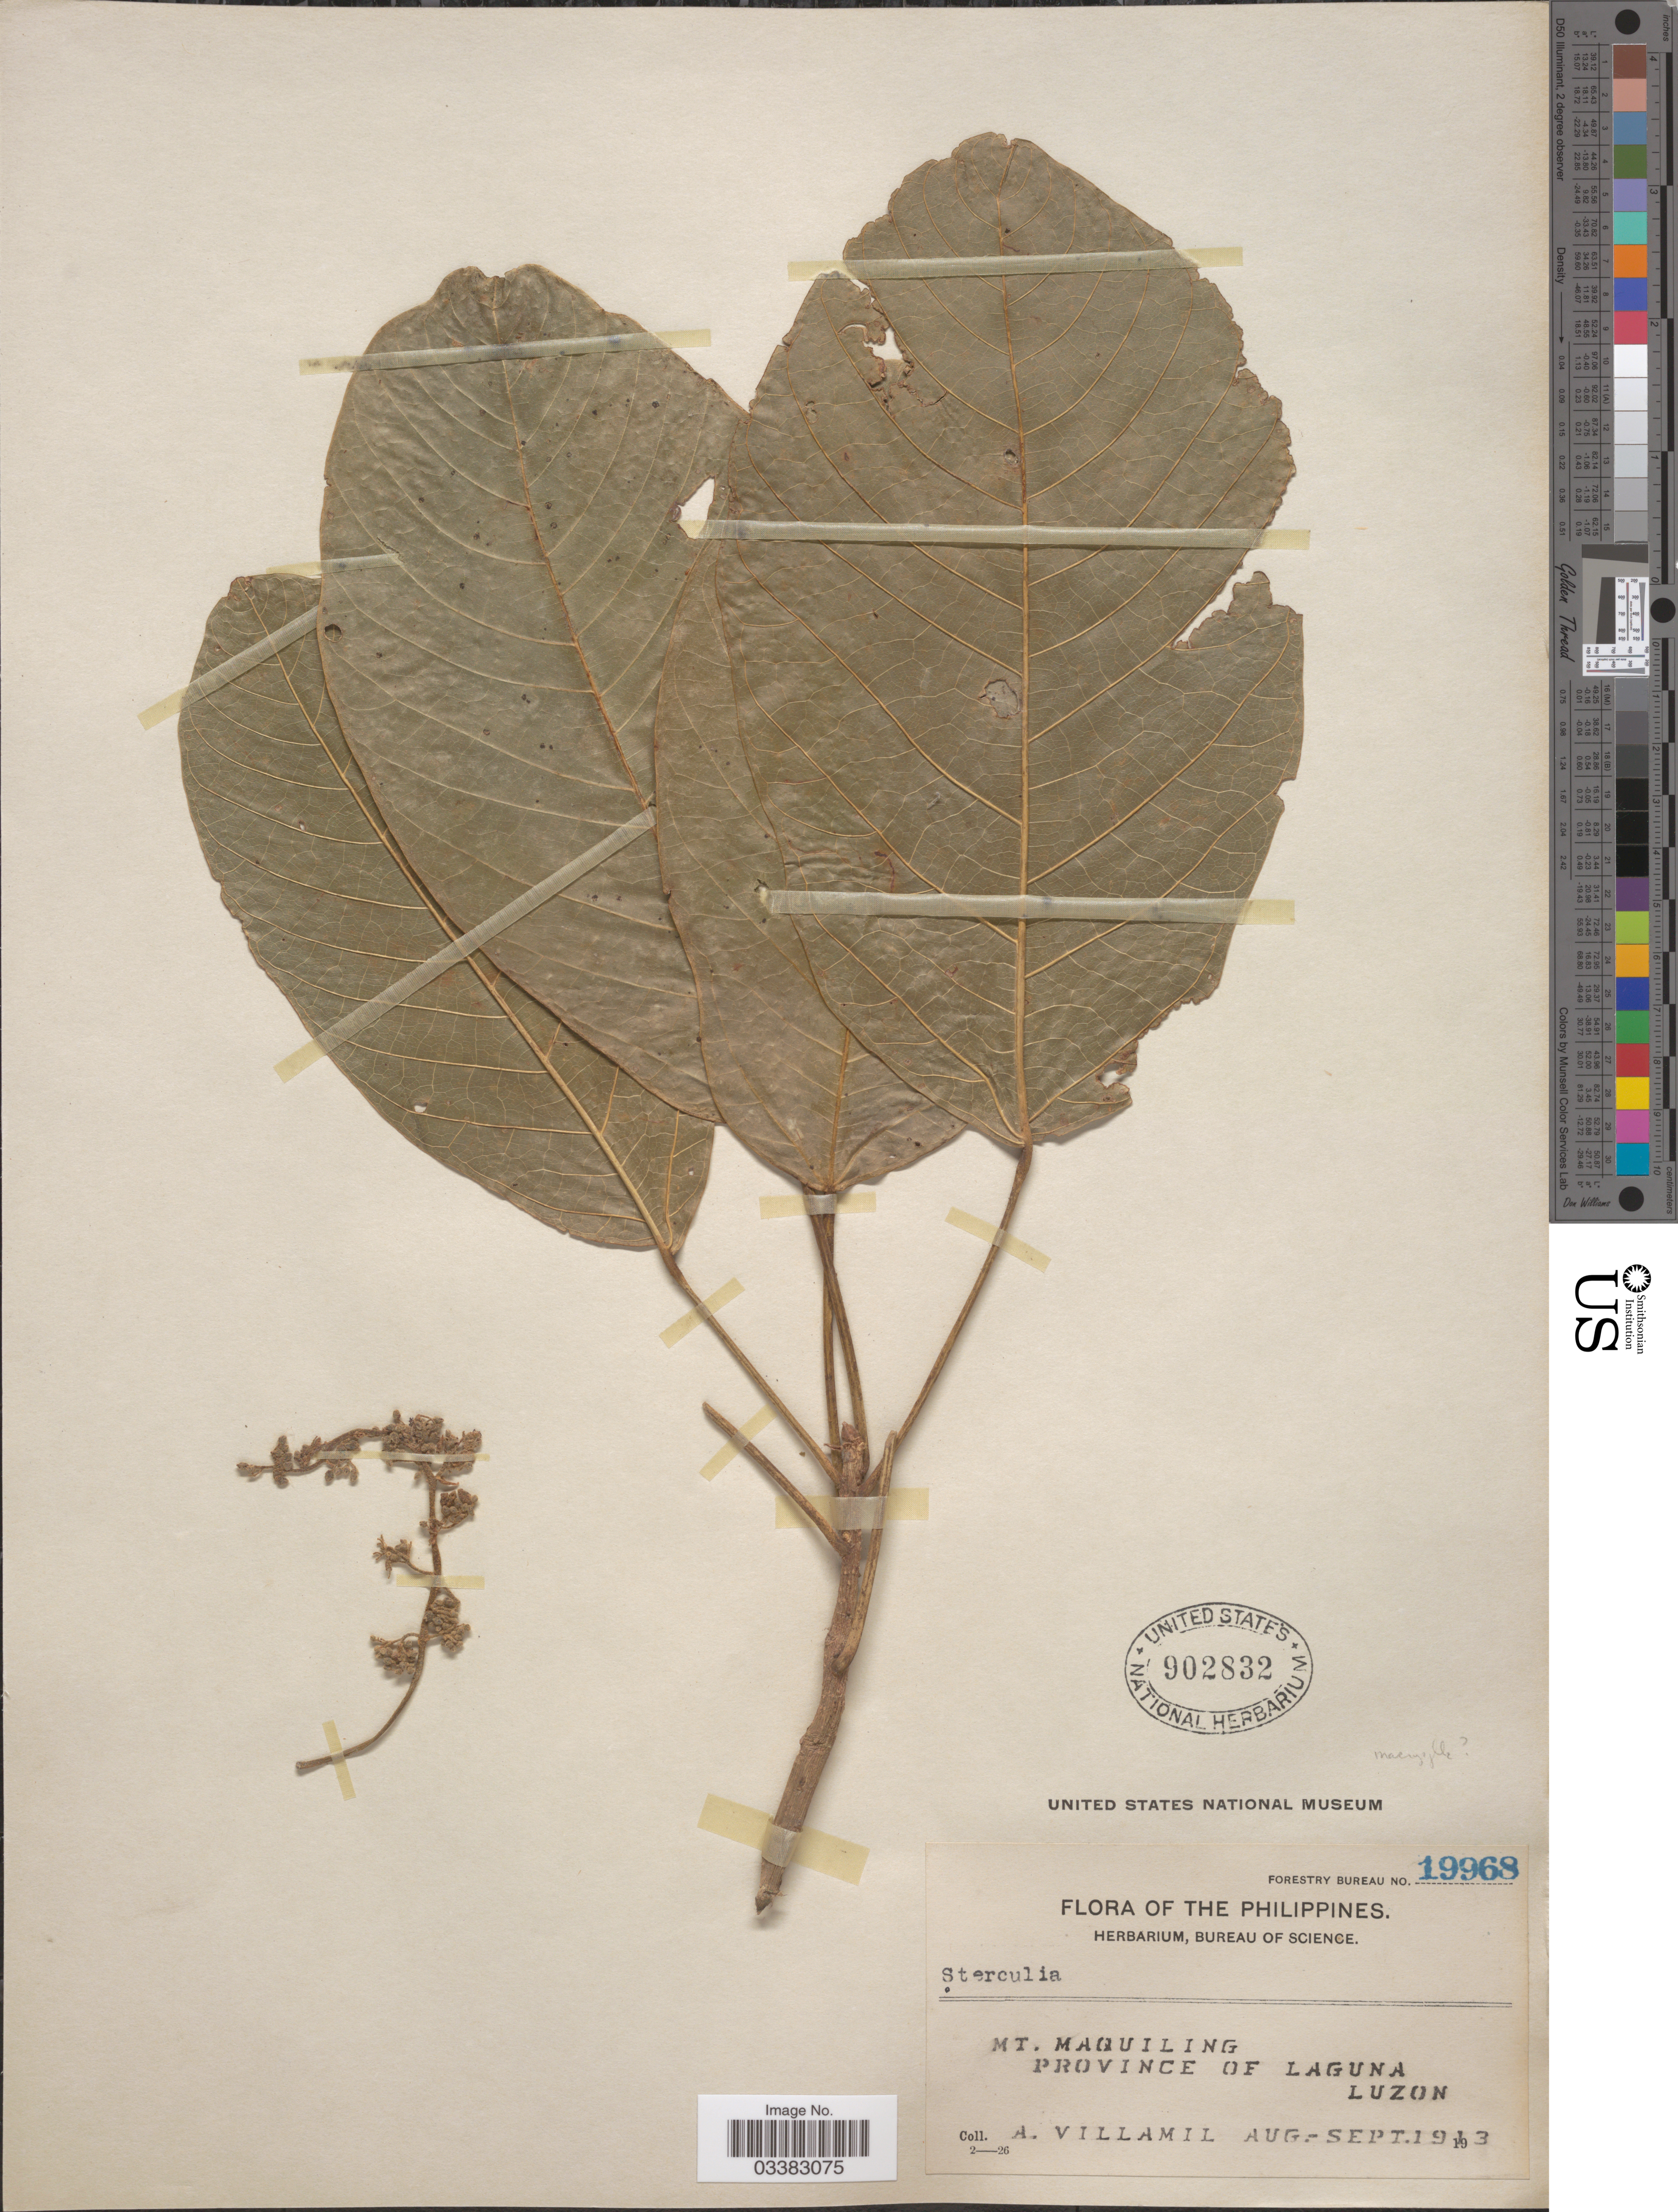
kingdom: Plantae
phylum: Tracheophyta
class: Magnoliopsida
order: Malvales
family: Malvaceae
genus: Sterculia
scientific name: Sterculia sp.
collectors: A. Villamil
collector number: Forestry Bureau 19968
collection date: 1913-08/1913-09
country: Philippines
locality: Mt. Maquiling, Province of Laguna, Luzon.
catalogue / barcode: US 902832